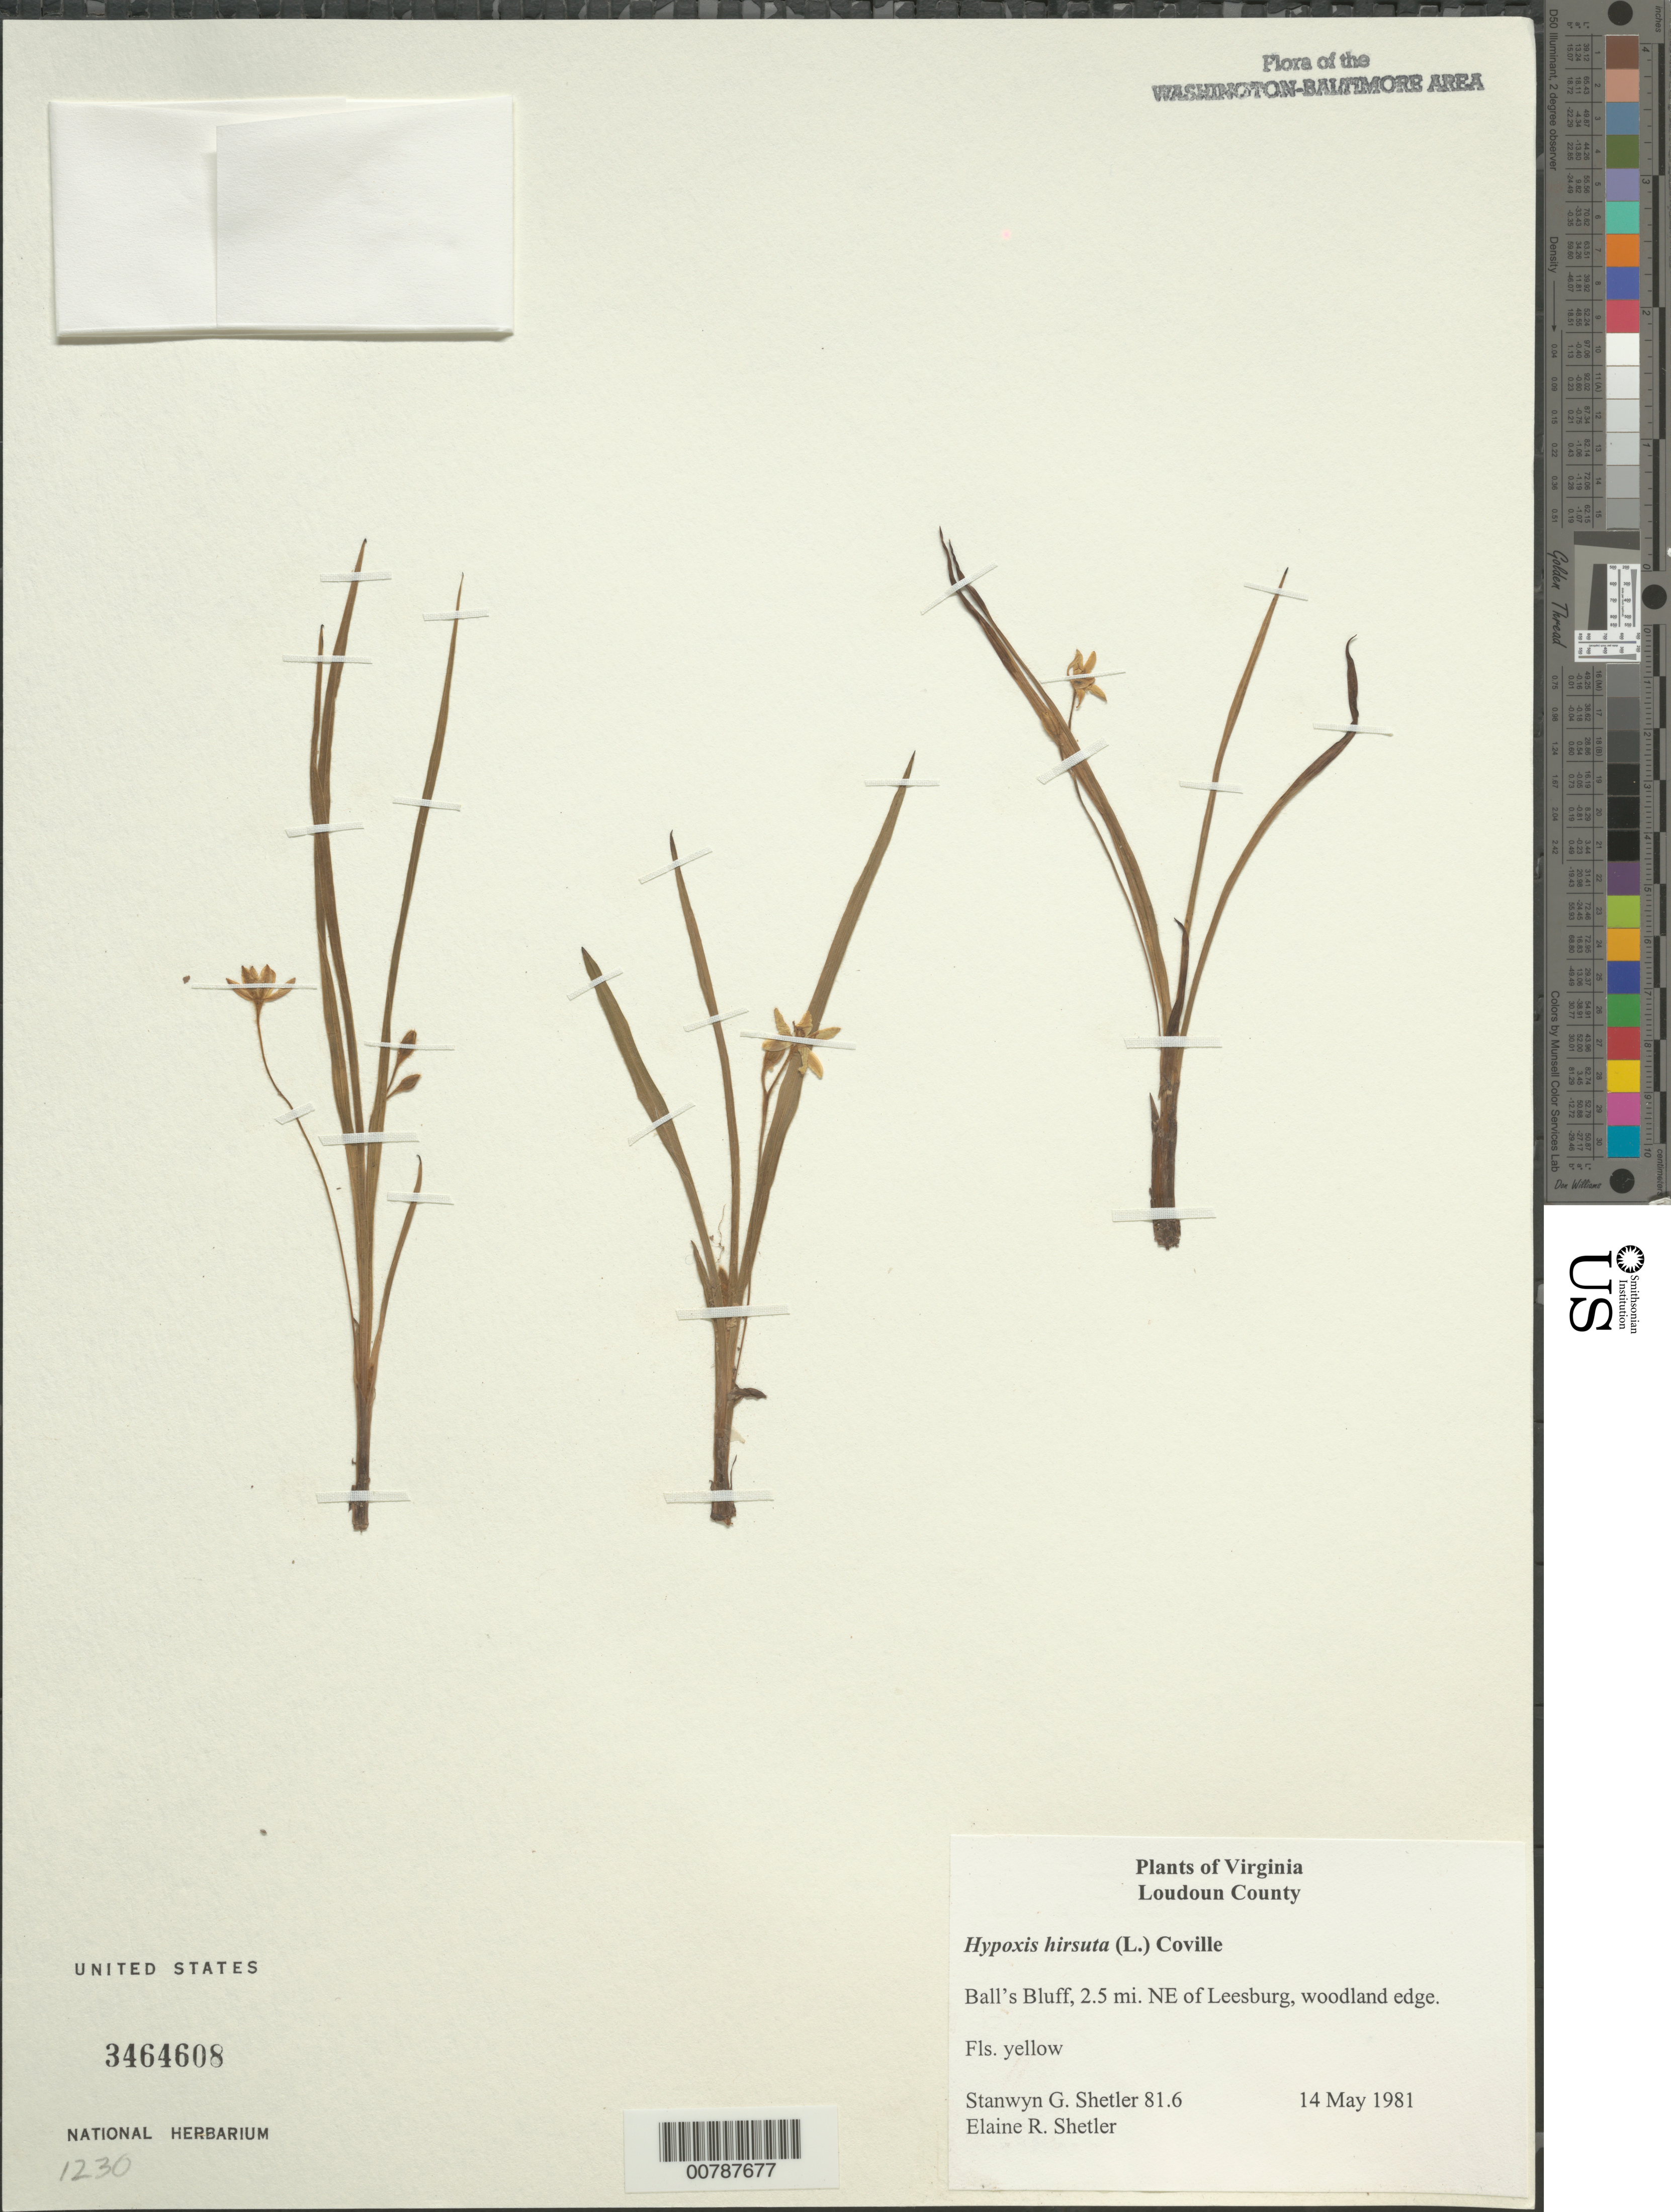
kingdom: Plantae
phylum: Tracheophyta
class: Liliopsida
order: Asparagales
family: Hypoxidaceae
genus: Hypoxis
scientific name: Hypoxis hirsuta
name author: (L.) Coville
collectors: S. Shetler & E. R. Shetler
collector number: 81.6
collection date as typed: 14 May 1981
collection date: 1981-05-14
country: United States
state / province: Virginia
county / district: Loudoun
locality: Ball's Bluff, 2.5 mi. NE of Leesburg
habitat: Woodland edge.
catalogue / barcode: US 3464608